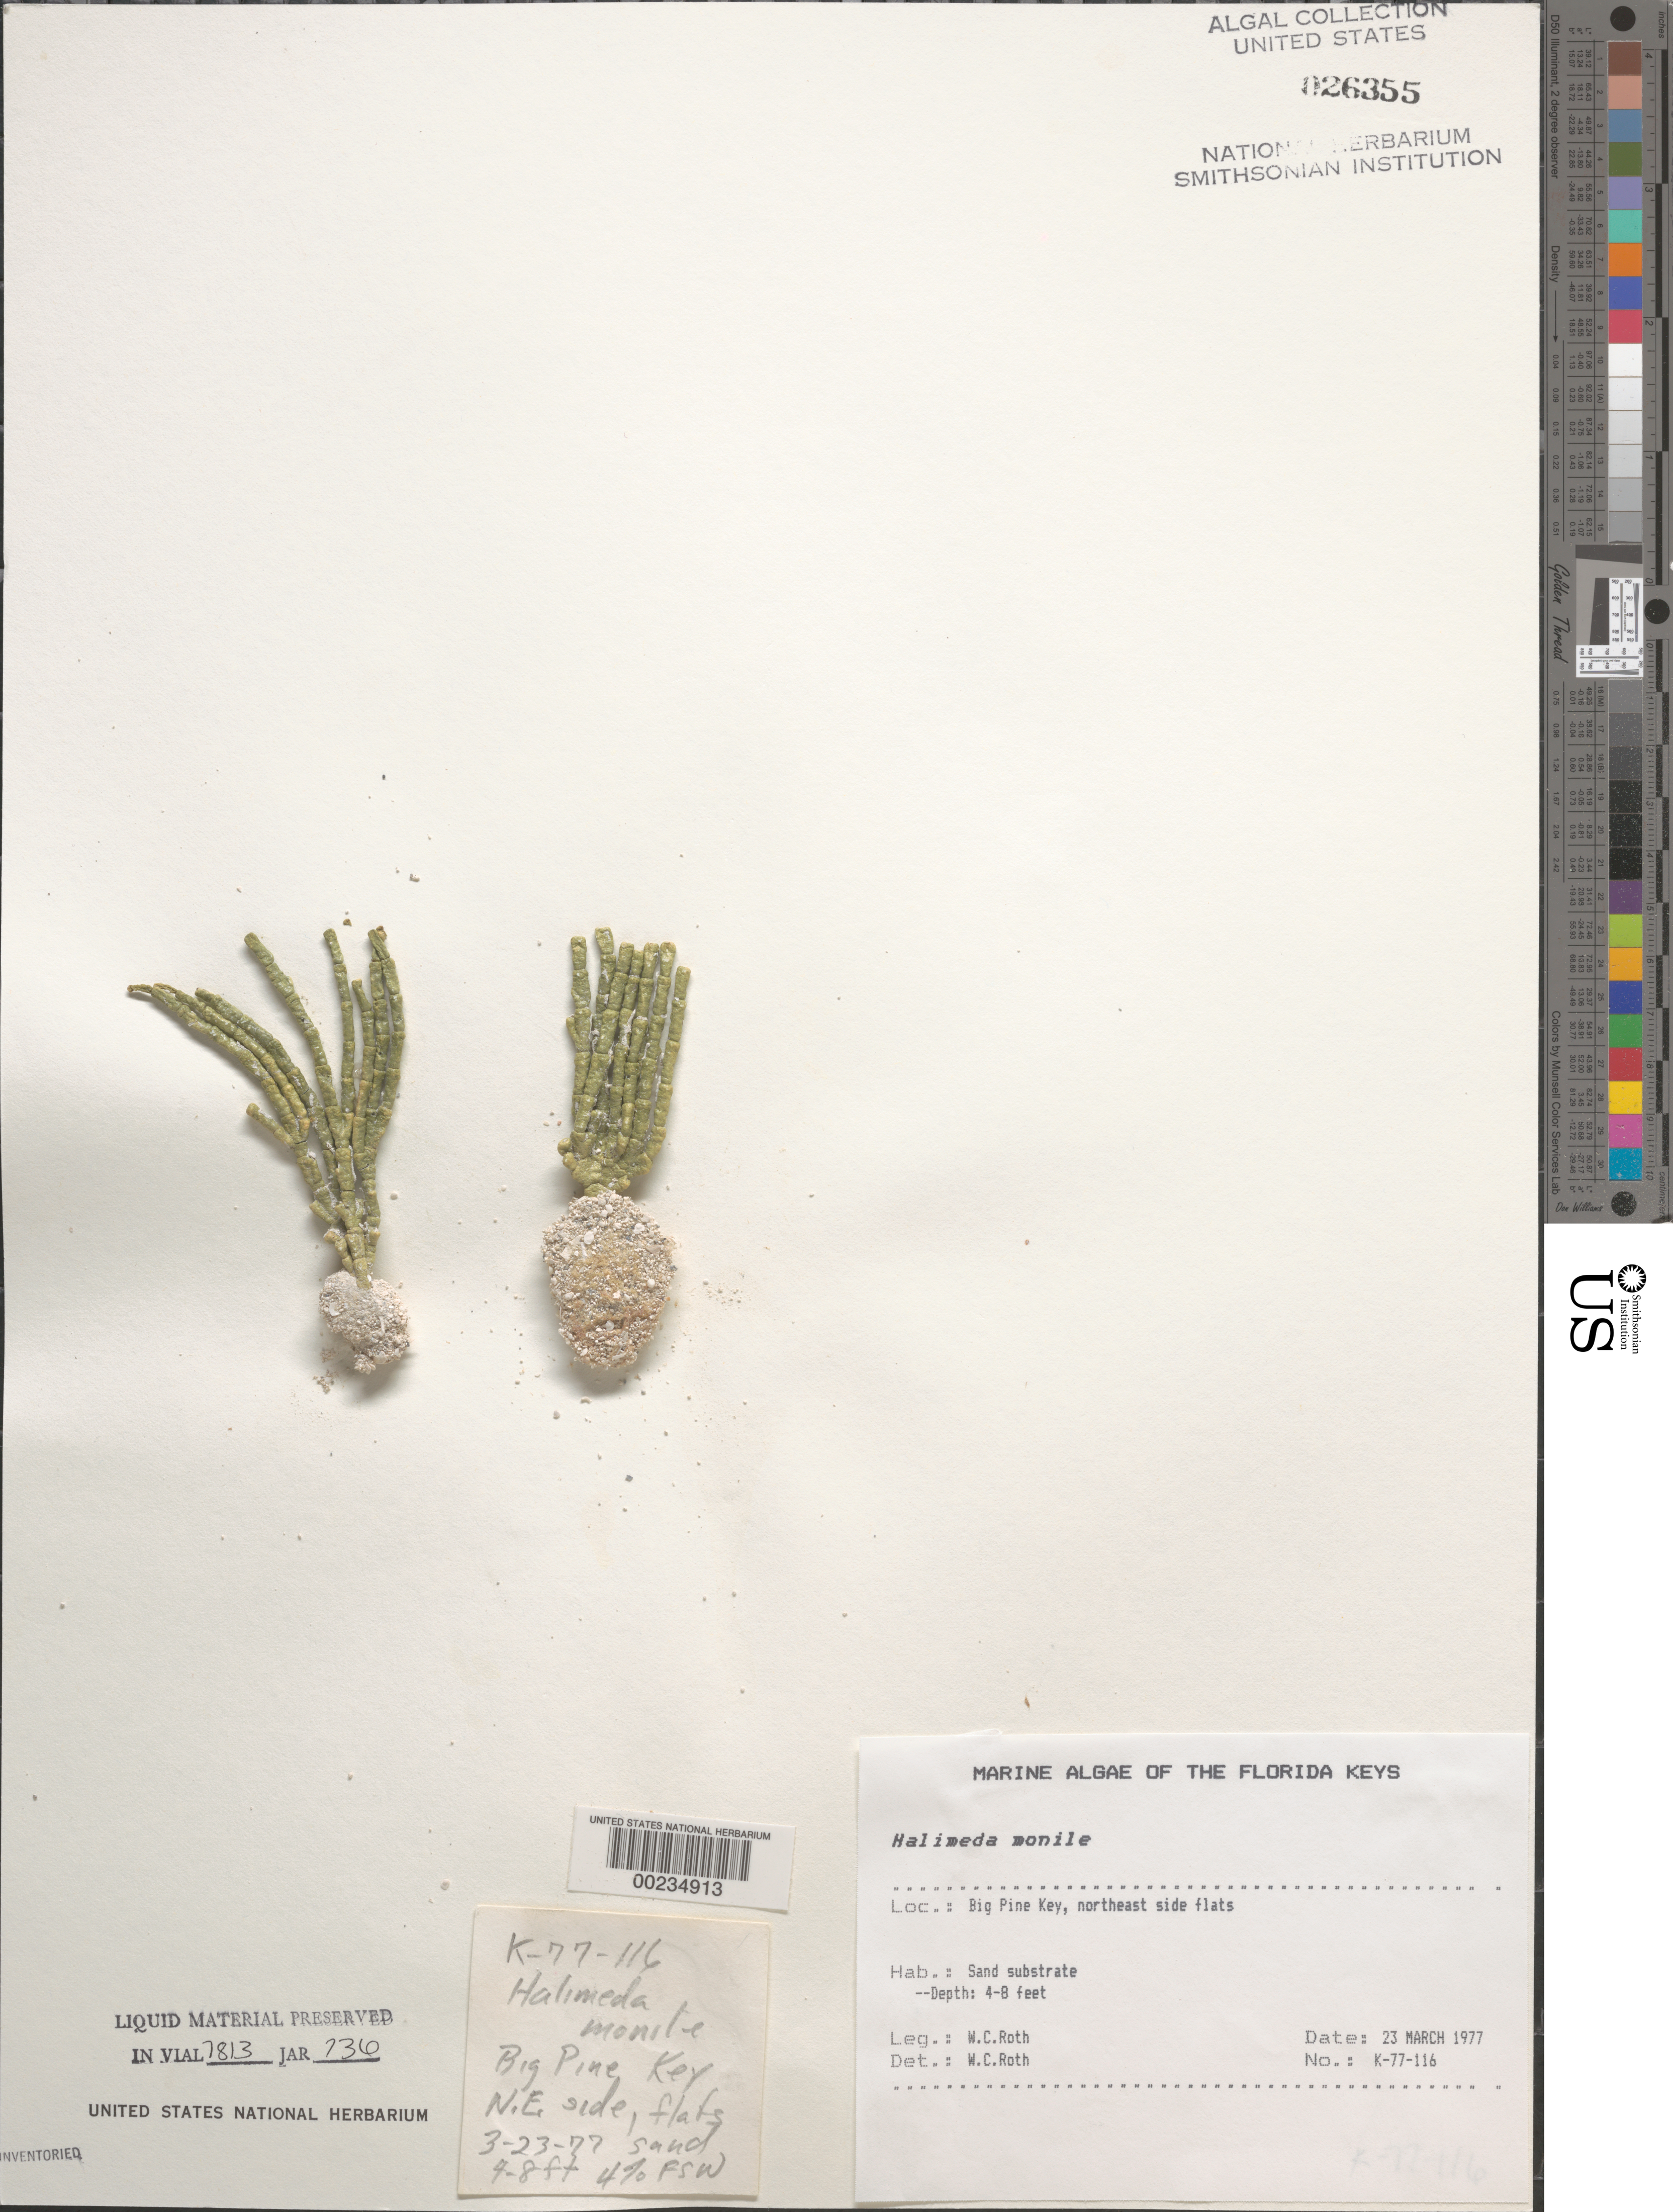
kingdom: Plantae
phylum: Chlorophyta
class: Ulvophyceae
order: Bryopsidales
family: Halimedaceae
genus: Halimeda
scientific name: Halimeda monile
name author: (J. Ellis & Sol.) J.V.Lamouroux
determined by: Roth, W. C.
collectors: W. C. Roth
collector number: K-77-116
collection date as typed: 23 Mar 1977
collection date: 1977-03-23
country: United States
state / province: Florida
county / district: Monroe County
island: Big Pine Key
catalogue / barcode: US 26355